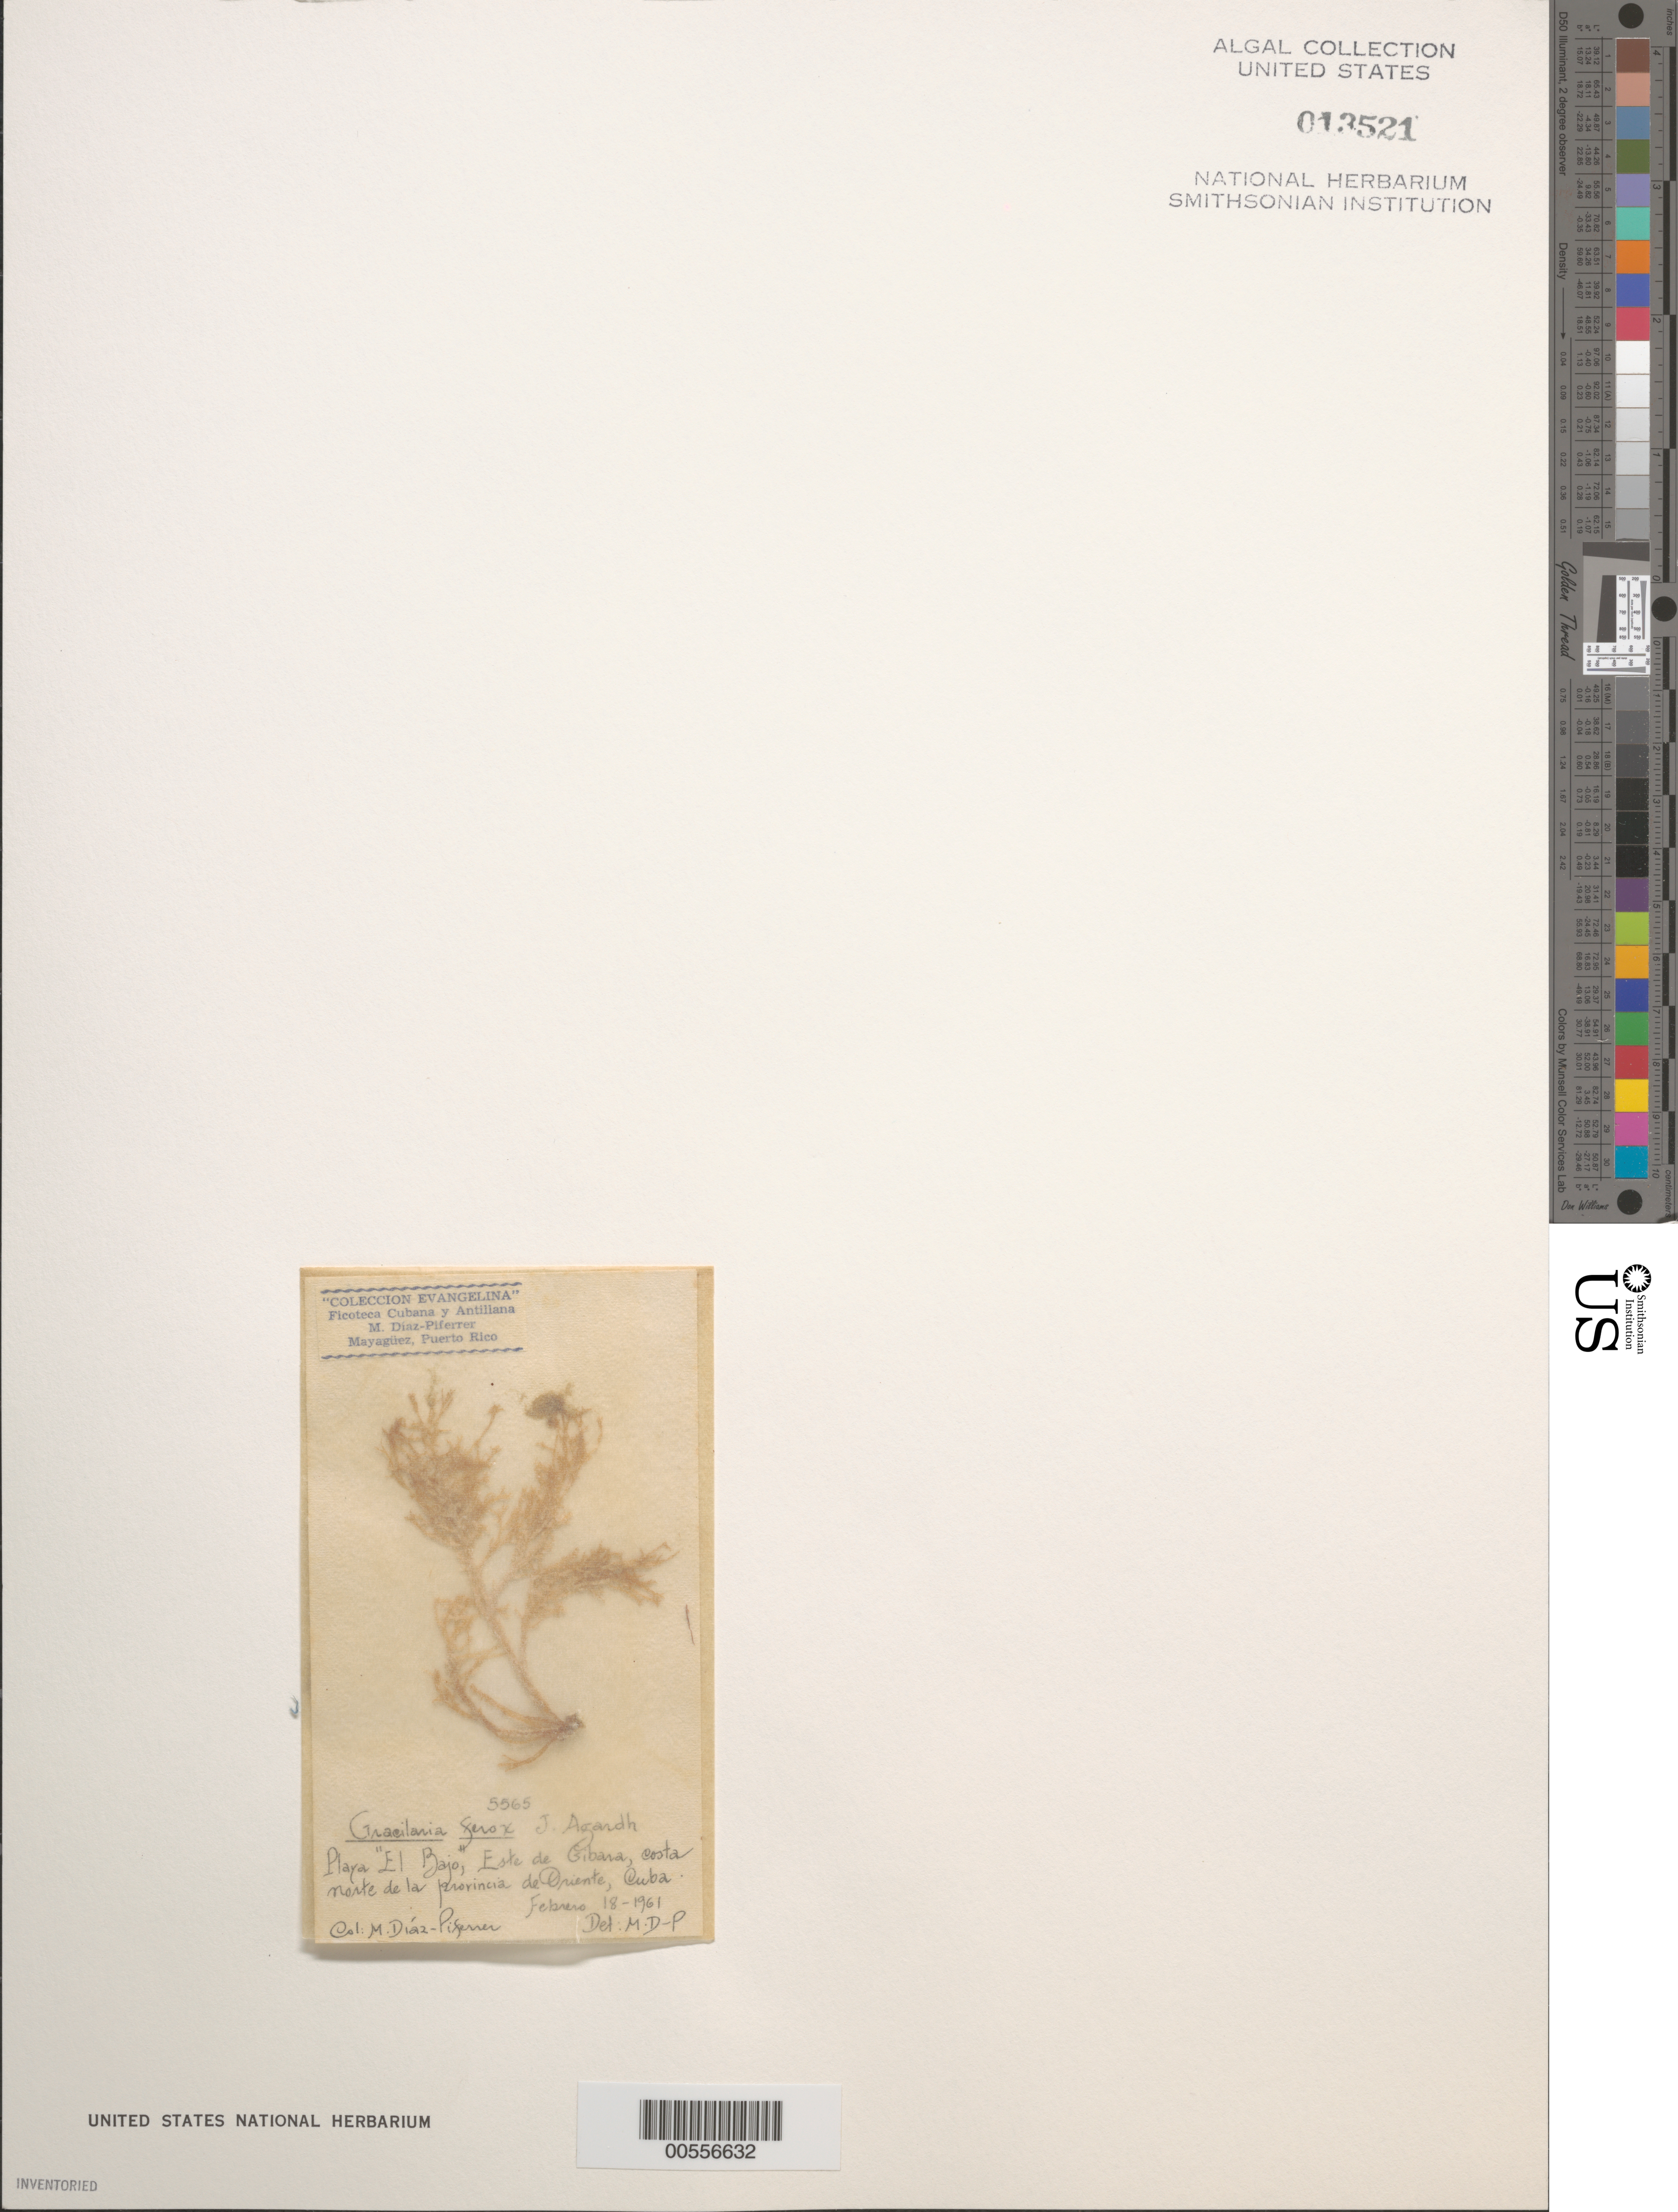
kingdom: Plantae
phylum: Rhodophyta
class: Florideophyceae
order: Gracilariales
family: Gracilariaceae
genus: Gracilaria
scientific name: Gracilaria ferox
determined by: Diaz-Piferrer, M.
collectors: M. Diaz-Piferrer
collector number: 5565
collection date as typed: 18 Feb 1961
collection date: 1961-02-18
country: Cuba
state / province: Santiago de Cuba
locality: Playa el Bajo, east of Gibara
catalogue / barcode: US 13521